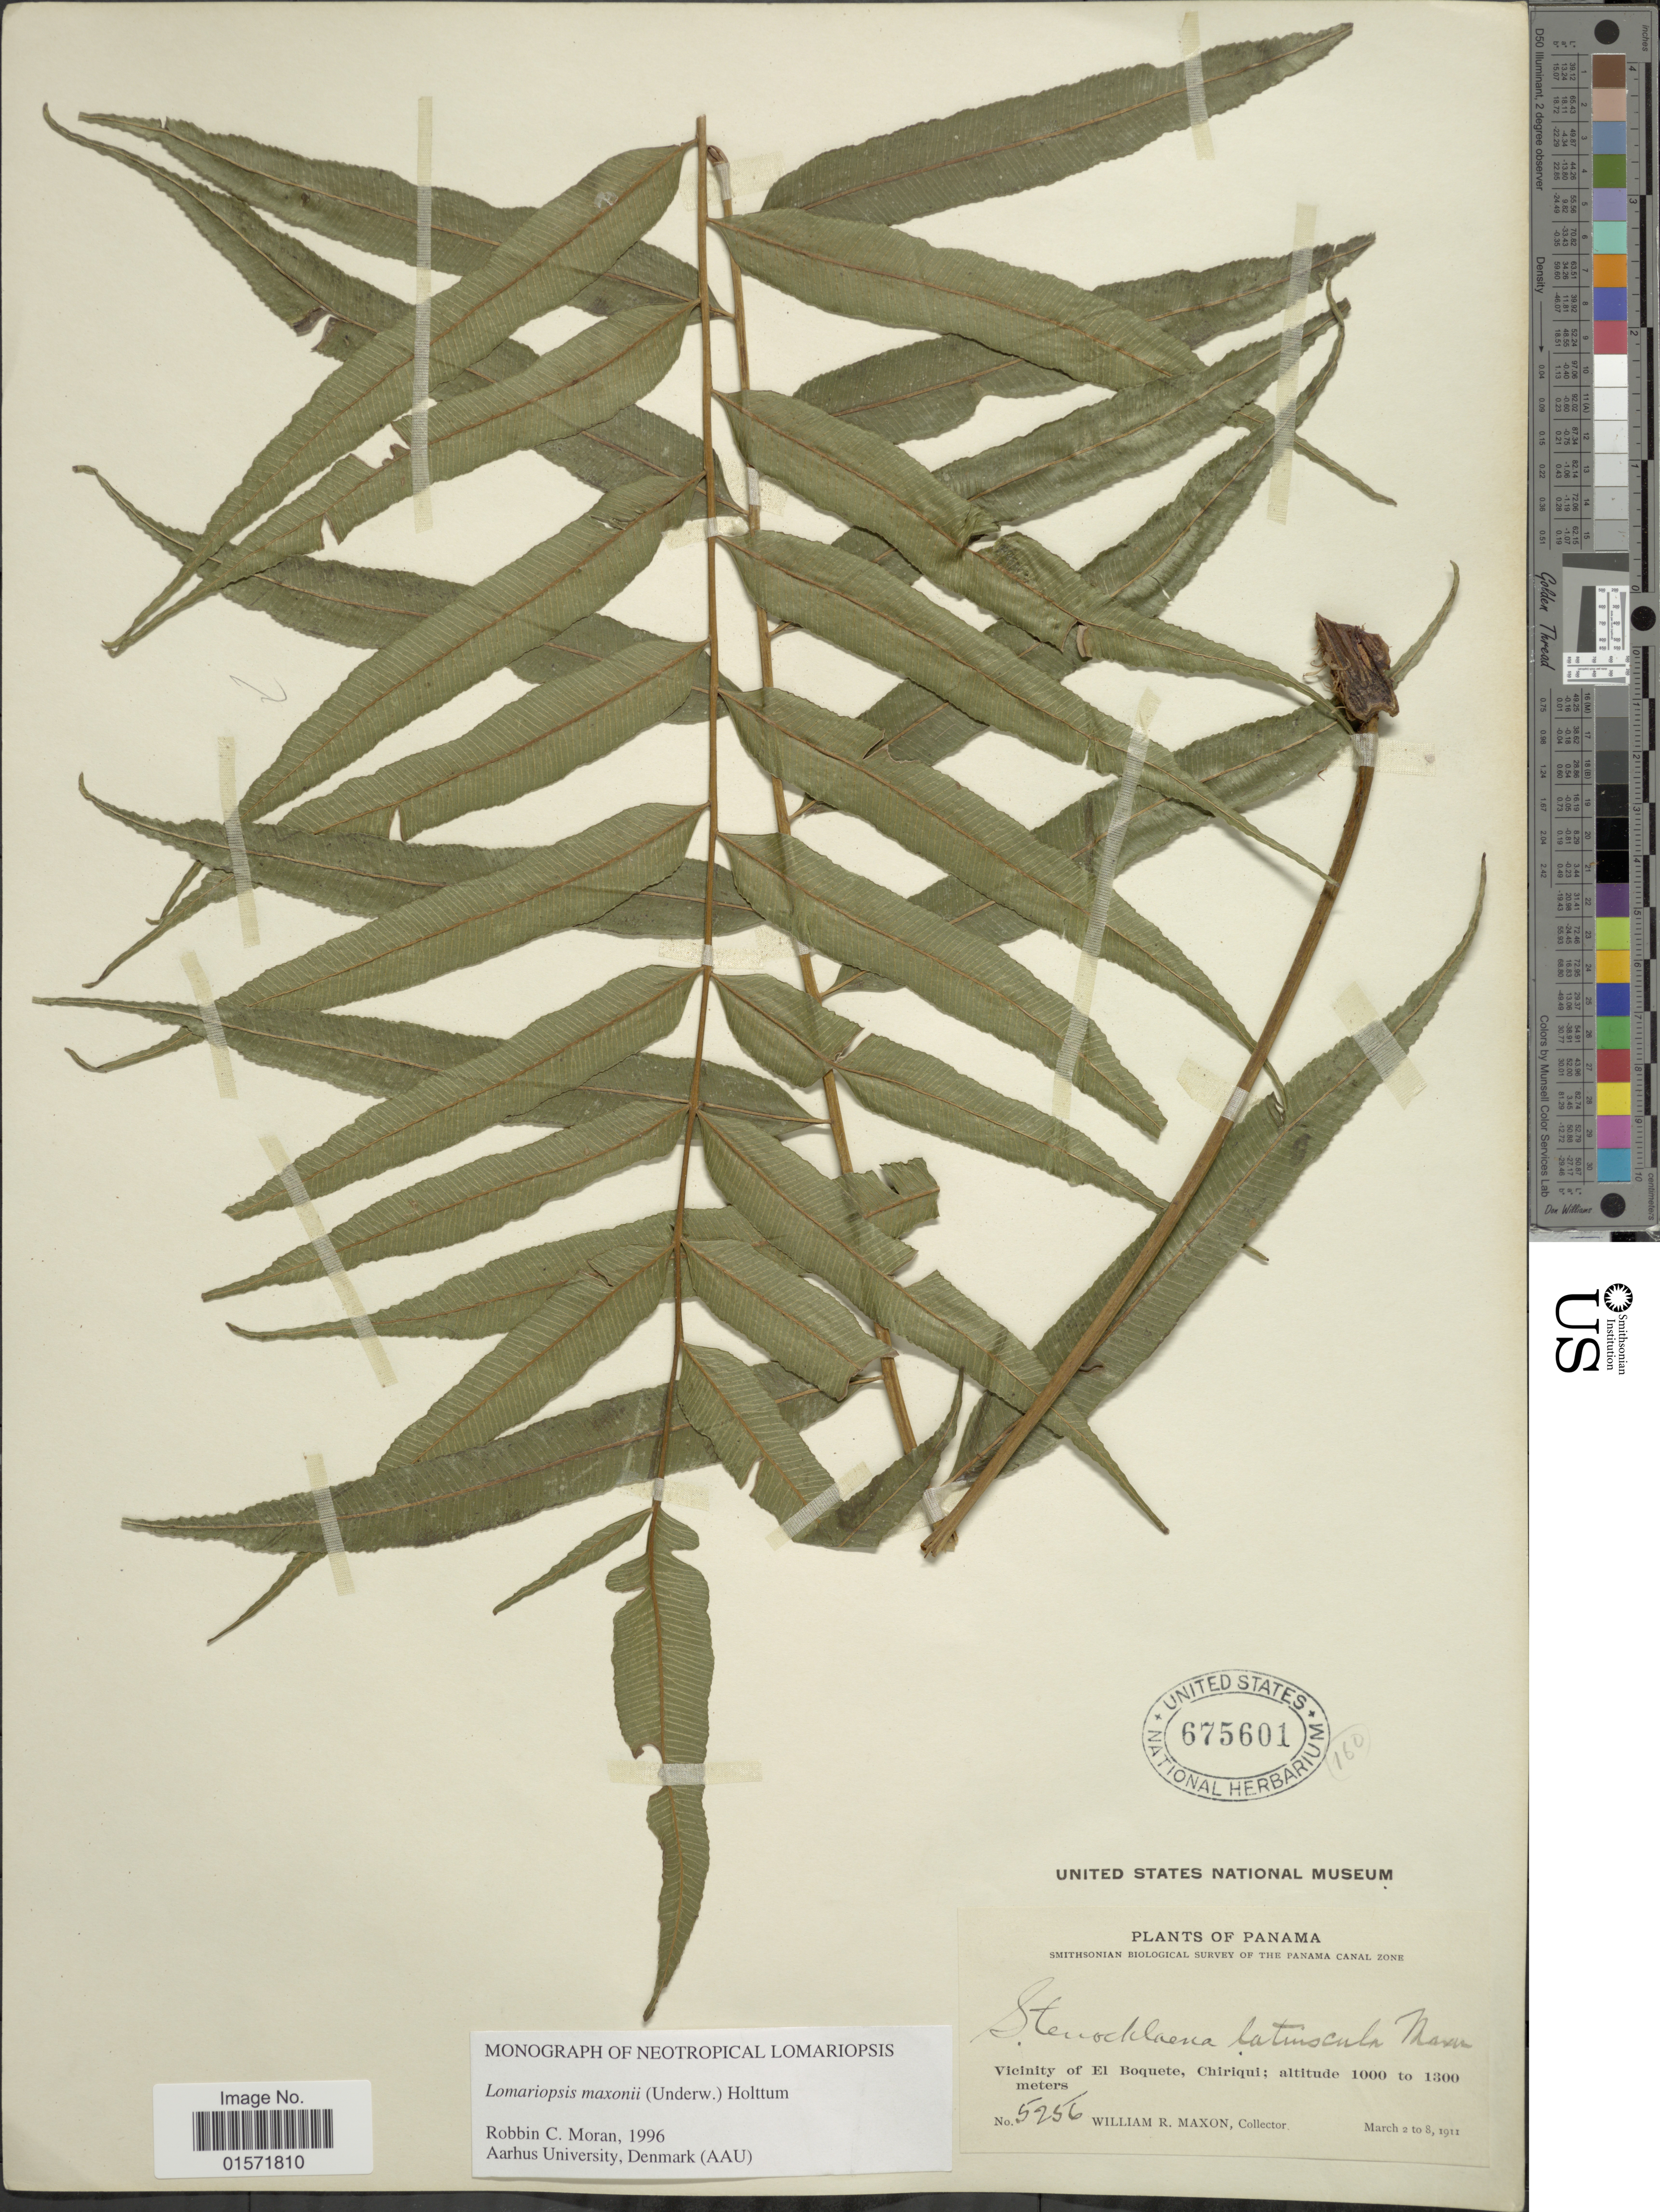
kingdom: Plantae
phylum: Tracheophyta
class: Polypodiopsida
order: Polypodiales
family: Lomariopsidaceae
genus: Lomariopsis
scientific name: Lomariopsis latiuscula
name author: (Maxon) Holttum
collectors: W. R. Maxon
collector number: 5256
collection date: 1911-03-02/1911-03-08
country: Panama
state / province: Chiriqui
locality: Vicinity of El Boquete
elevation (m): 1000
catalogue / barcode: US 1675601